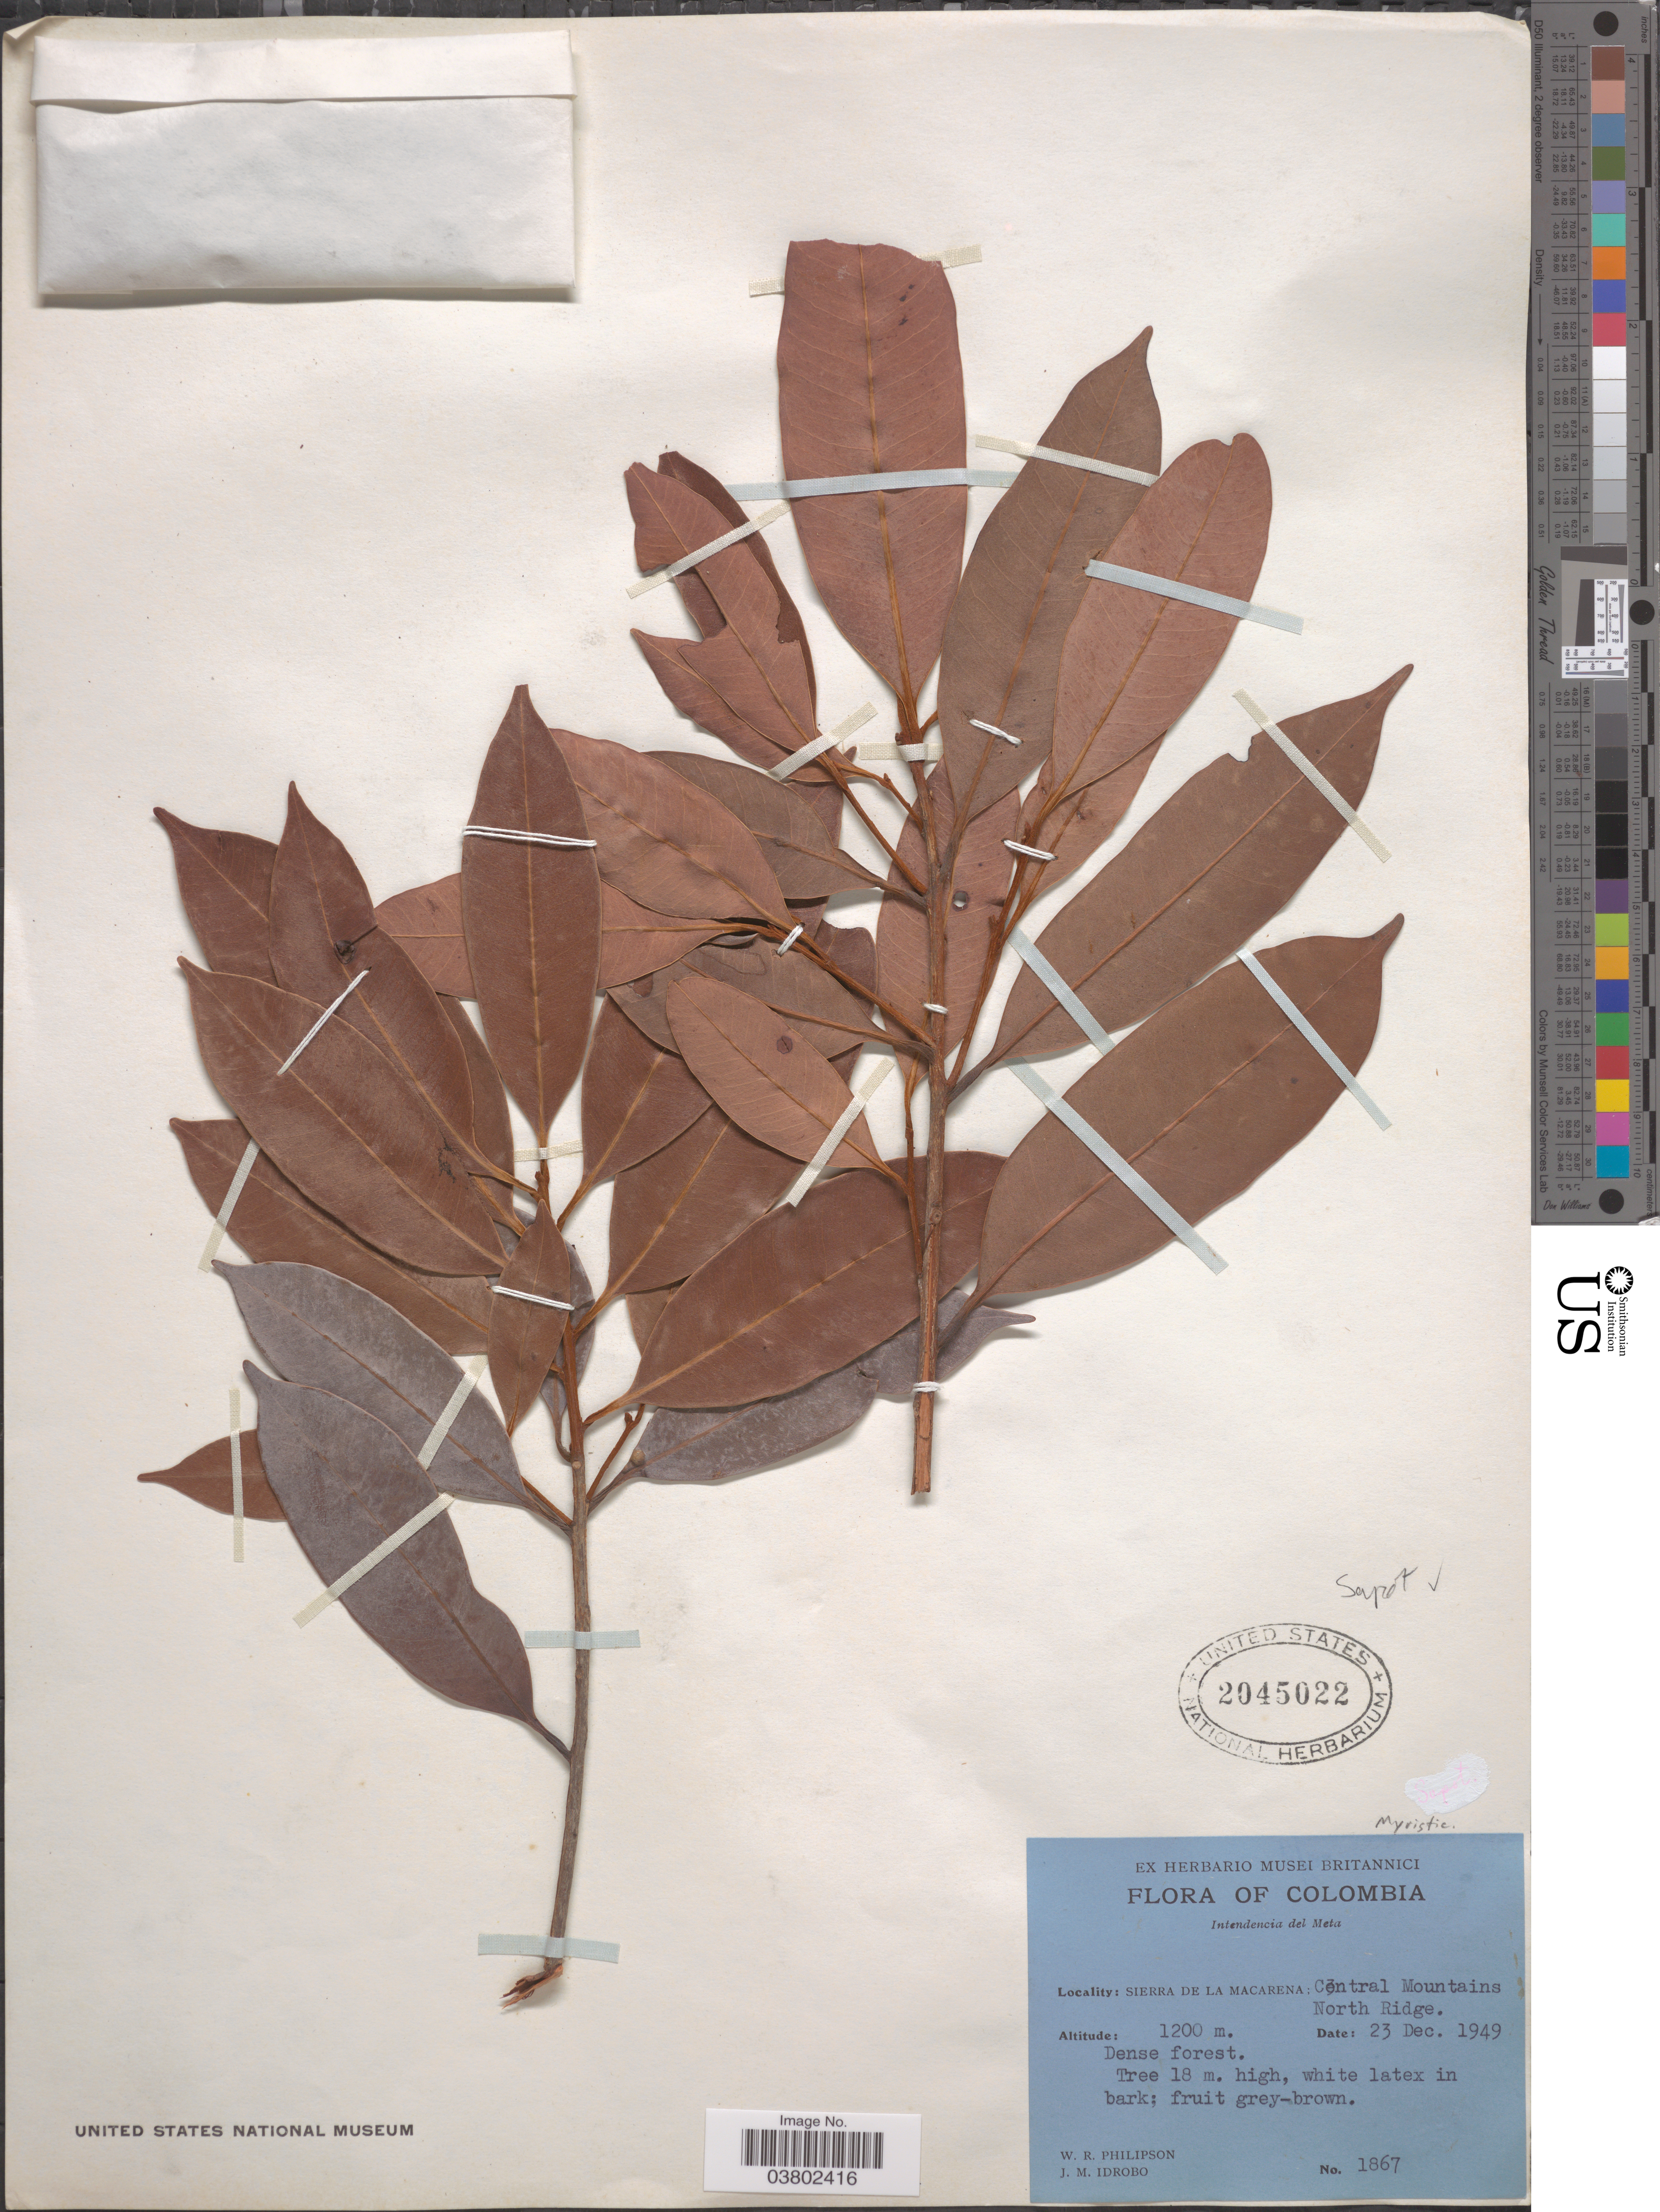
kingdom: Plantae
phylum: Tracheophyta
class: Magnoliopsida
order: Magnoliales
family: Myristicaceae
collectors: W. R. Philipson & J. M. Idrobo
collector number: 1867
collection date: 1949-12-23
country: Colombia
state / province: Meta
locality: Intendencia del Meta. Sierra de la Macarena: Central Mountains North Ridge.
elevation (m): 1200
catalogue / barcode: US 2045022